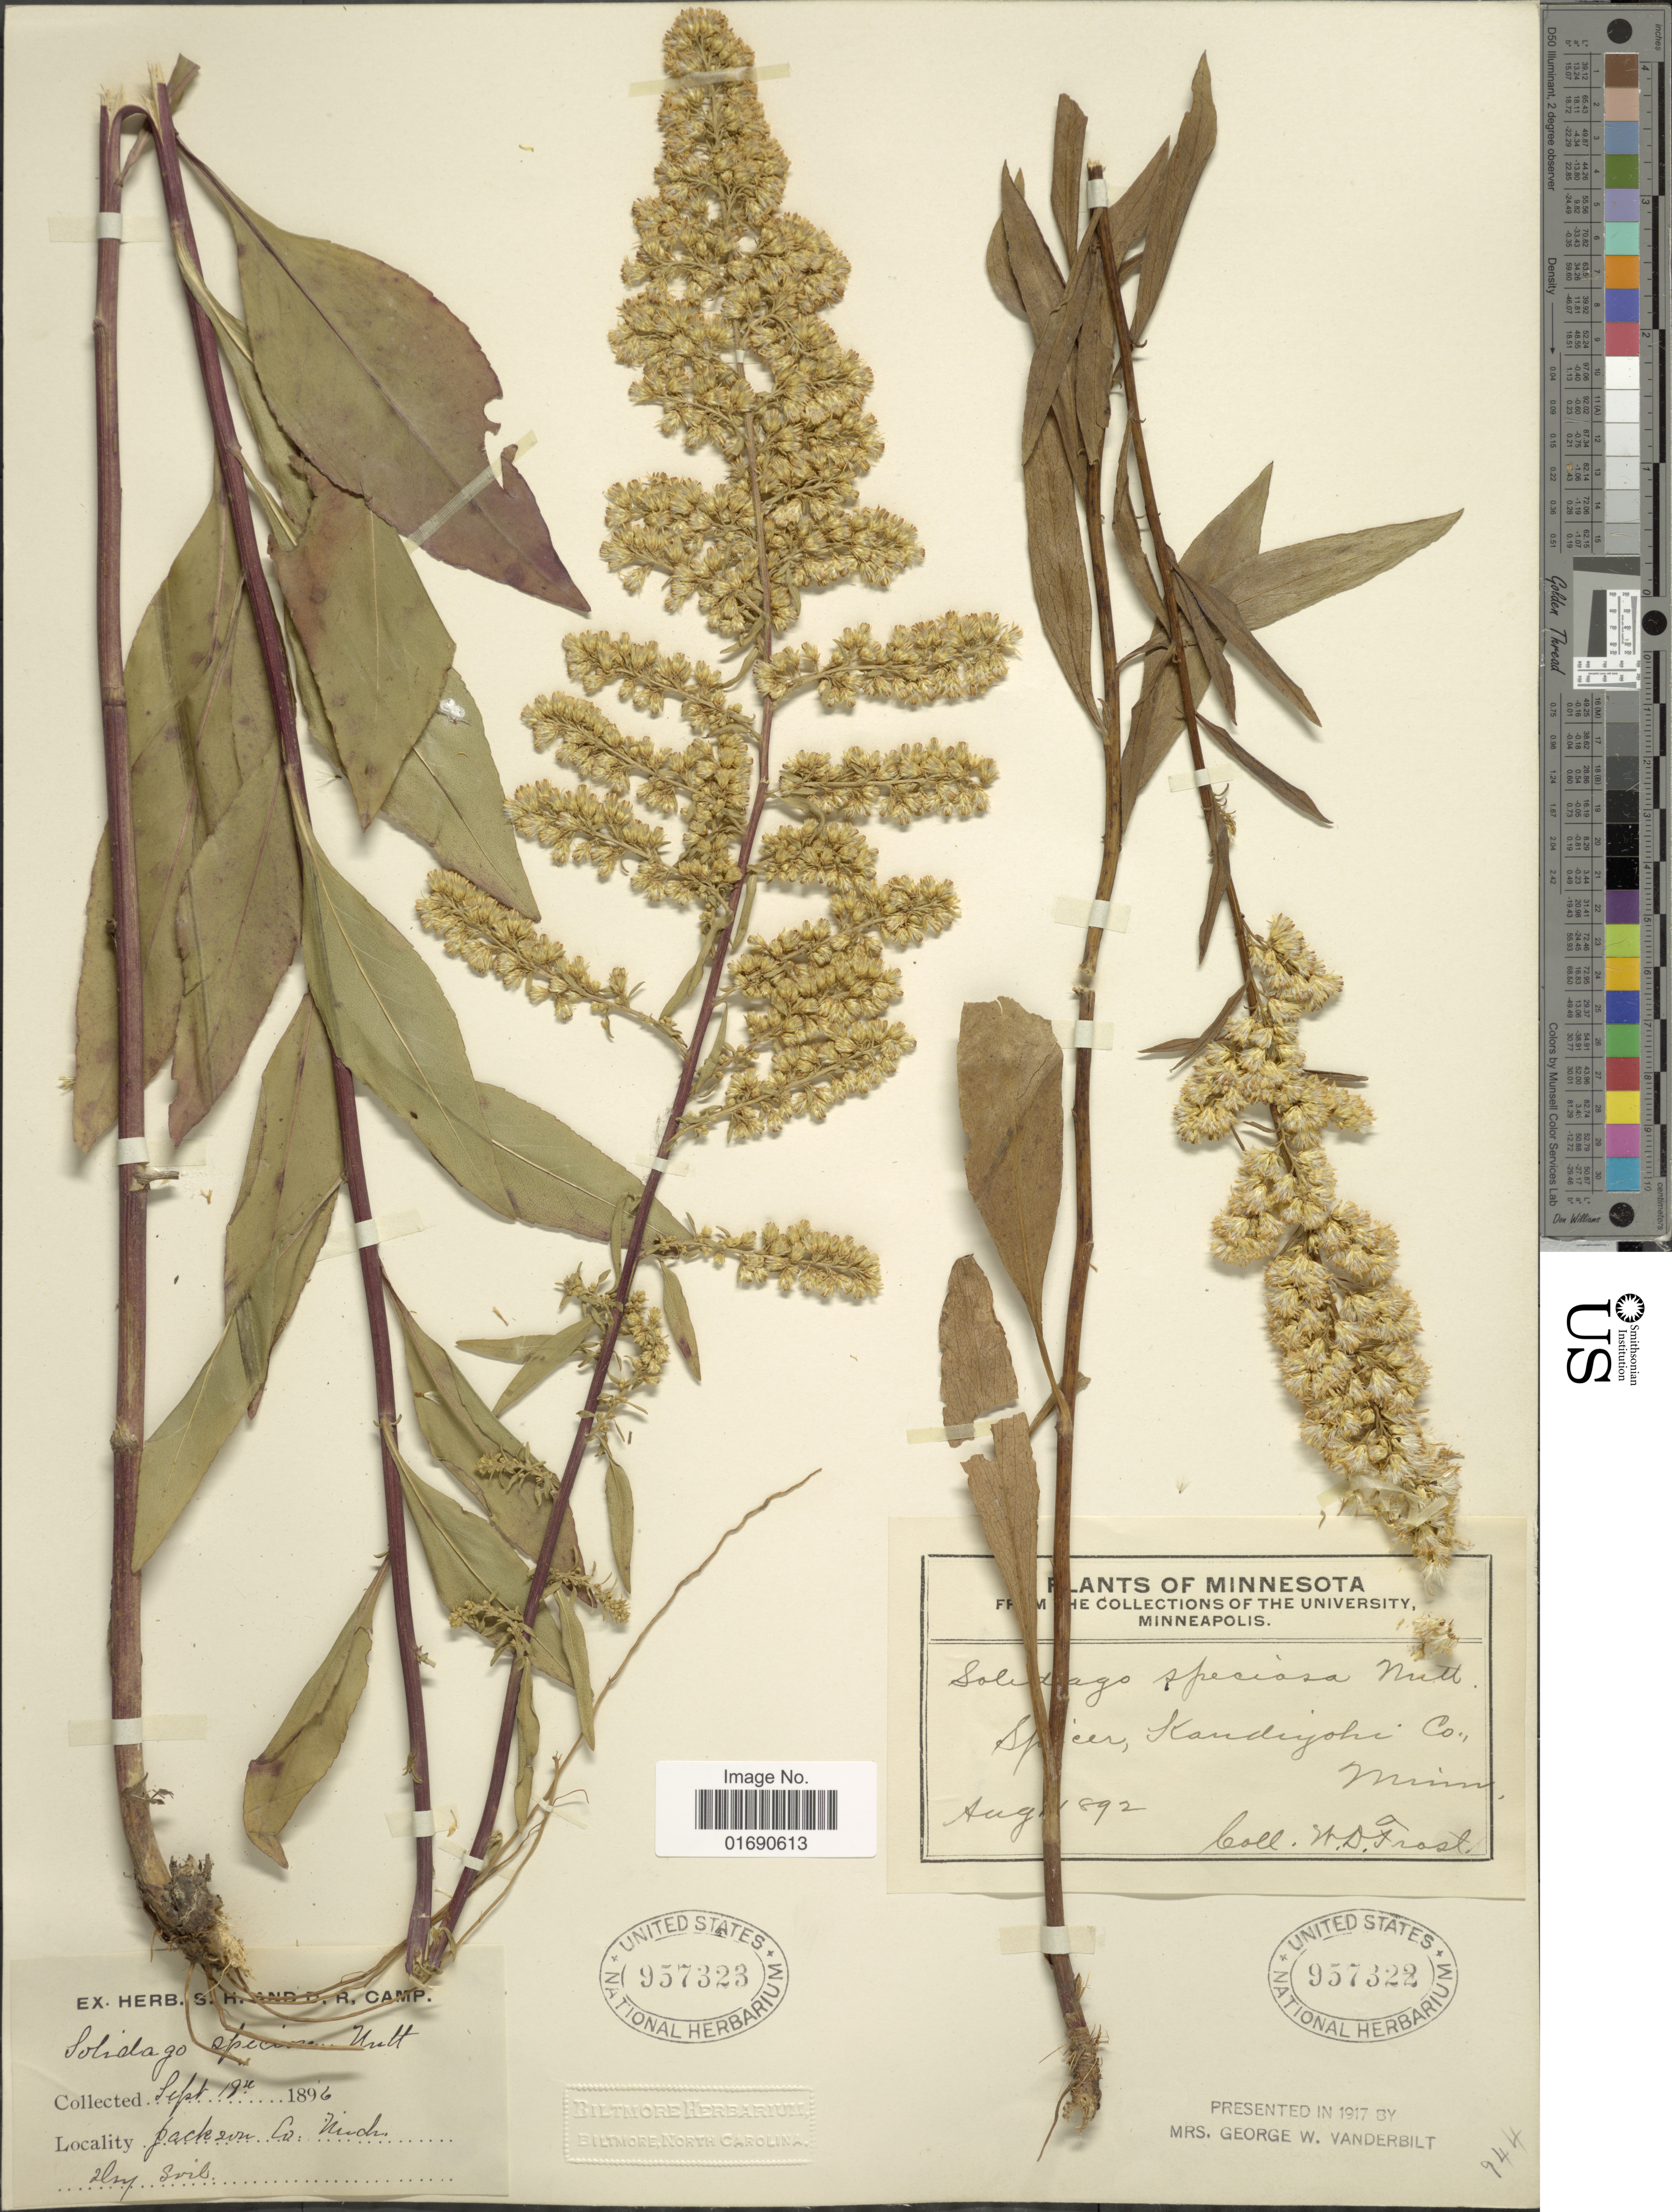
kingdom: Plantae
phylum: Tracheophyta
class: Magnoliopsida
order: Asterales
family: Asteraceae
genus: Solidago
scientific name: Solidago speciosa var. angustata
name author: Torr. & A. Gray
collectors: ex herb. S. H and D. R. Camp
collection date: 1896-09-18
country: United States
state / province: Michigan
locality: Jackson Co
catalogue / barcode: US 957323